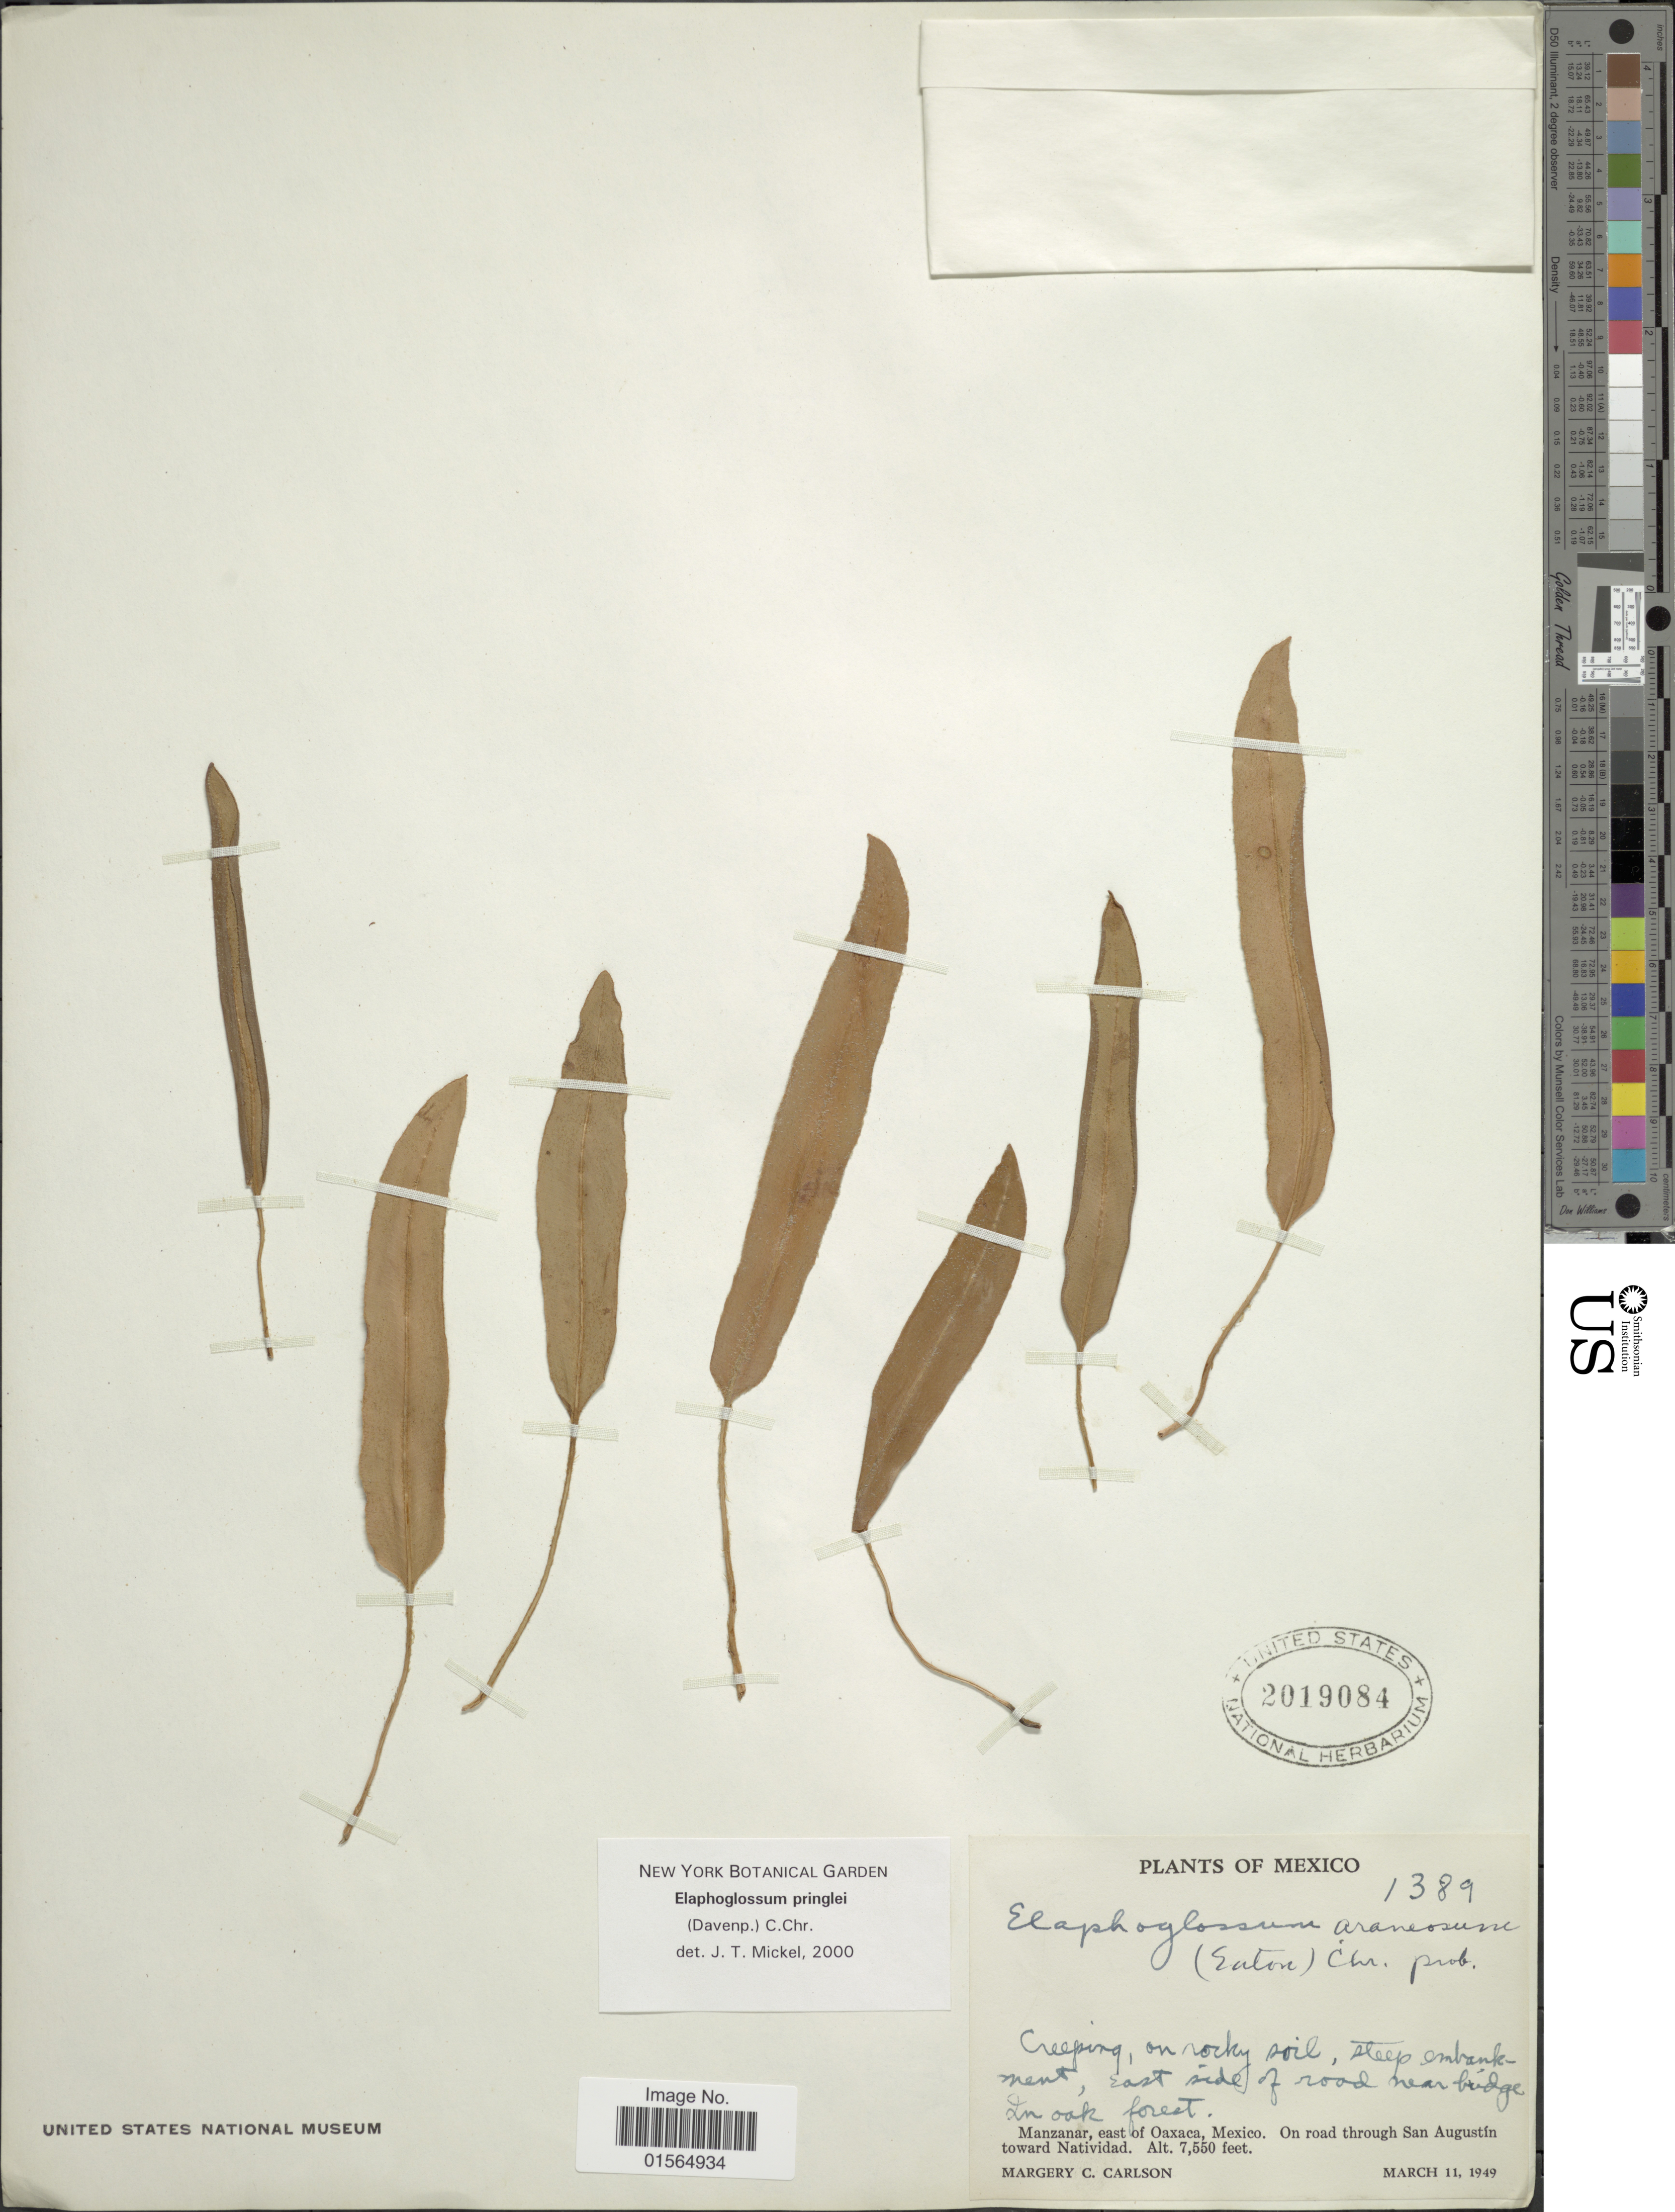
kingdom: Plantae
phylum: Tracheophyta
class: Polypodiopsida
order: Polypodiales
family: Dryopteridaceae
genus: Elaphoglossum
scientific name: Elaphoglossum pringlei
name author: (Davenp.) C. Chr.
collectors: M. C. Carlson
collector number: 1389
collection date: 1949-03-11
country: Mexico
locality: Manzanar, east of Oaxaca. On road thorugh San Augustin toward Natividad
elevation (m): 2301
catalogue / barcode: US 2019084